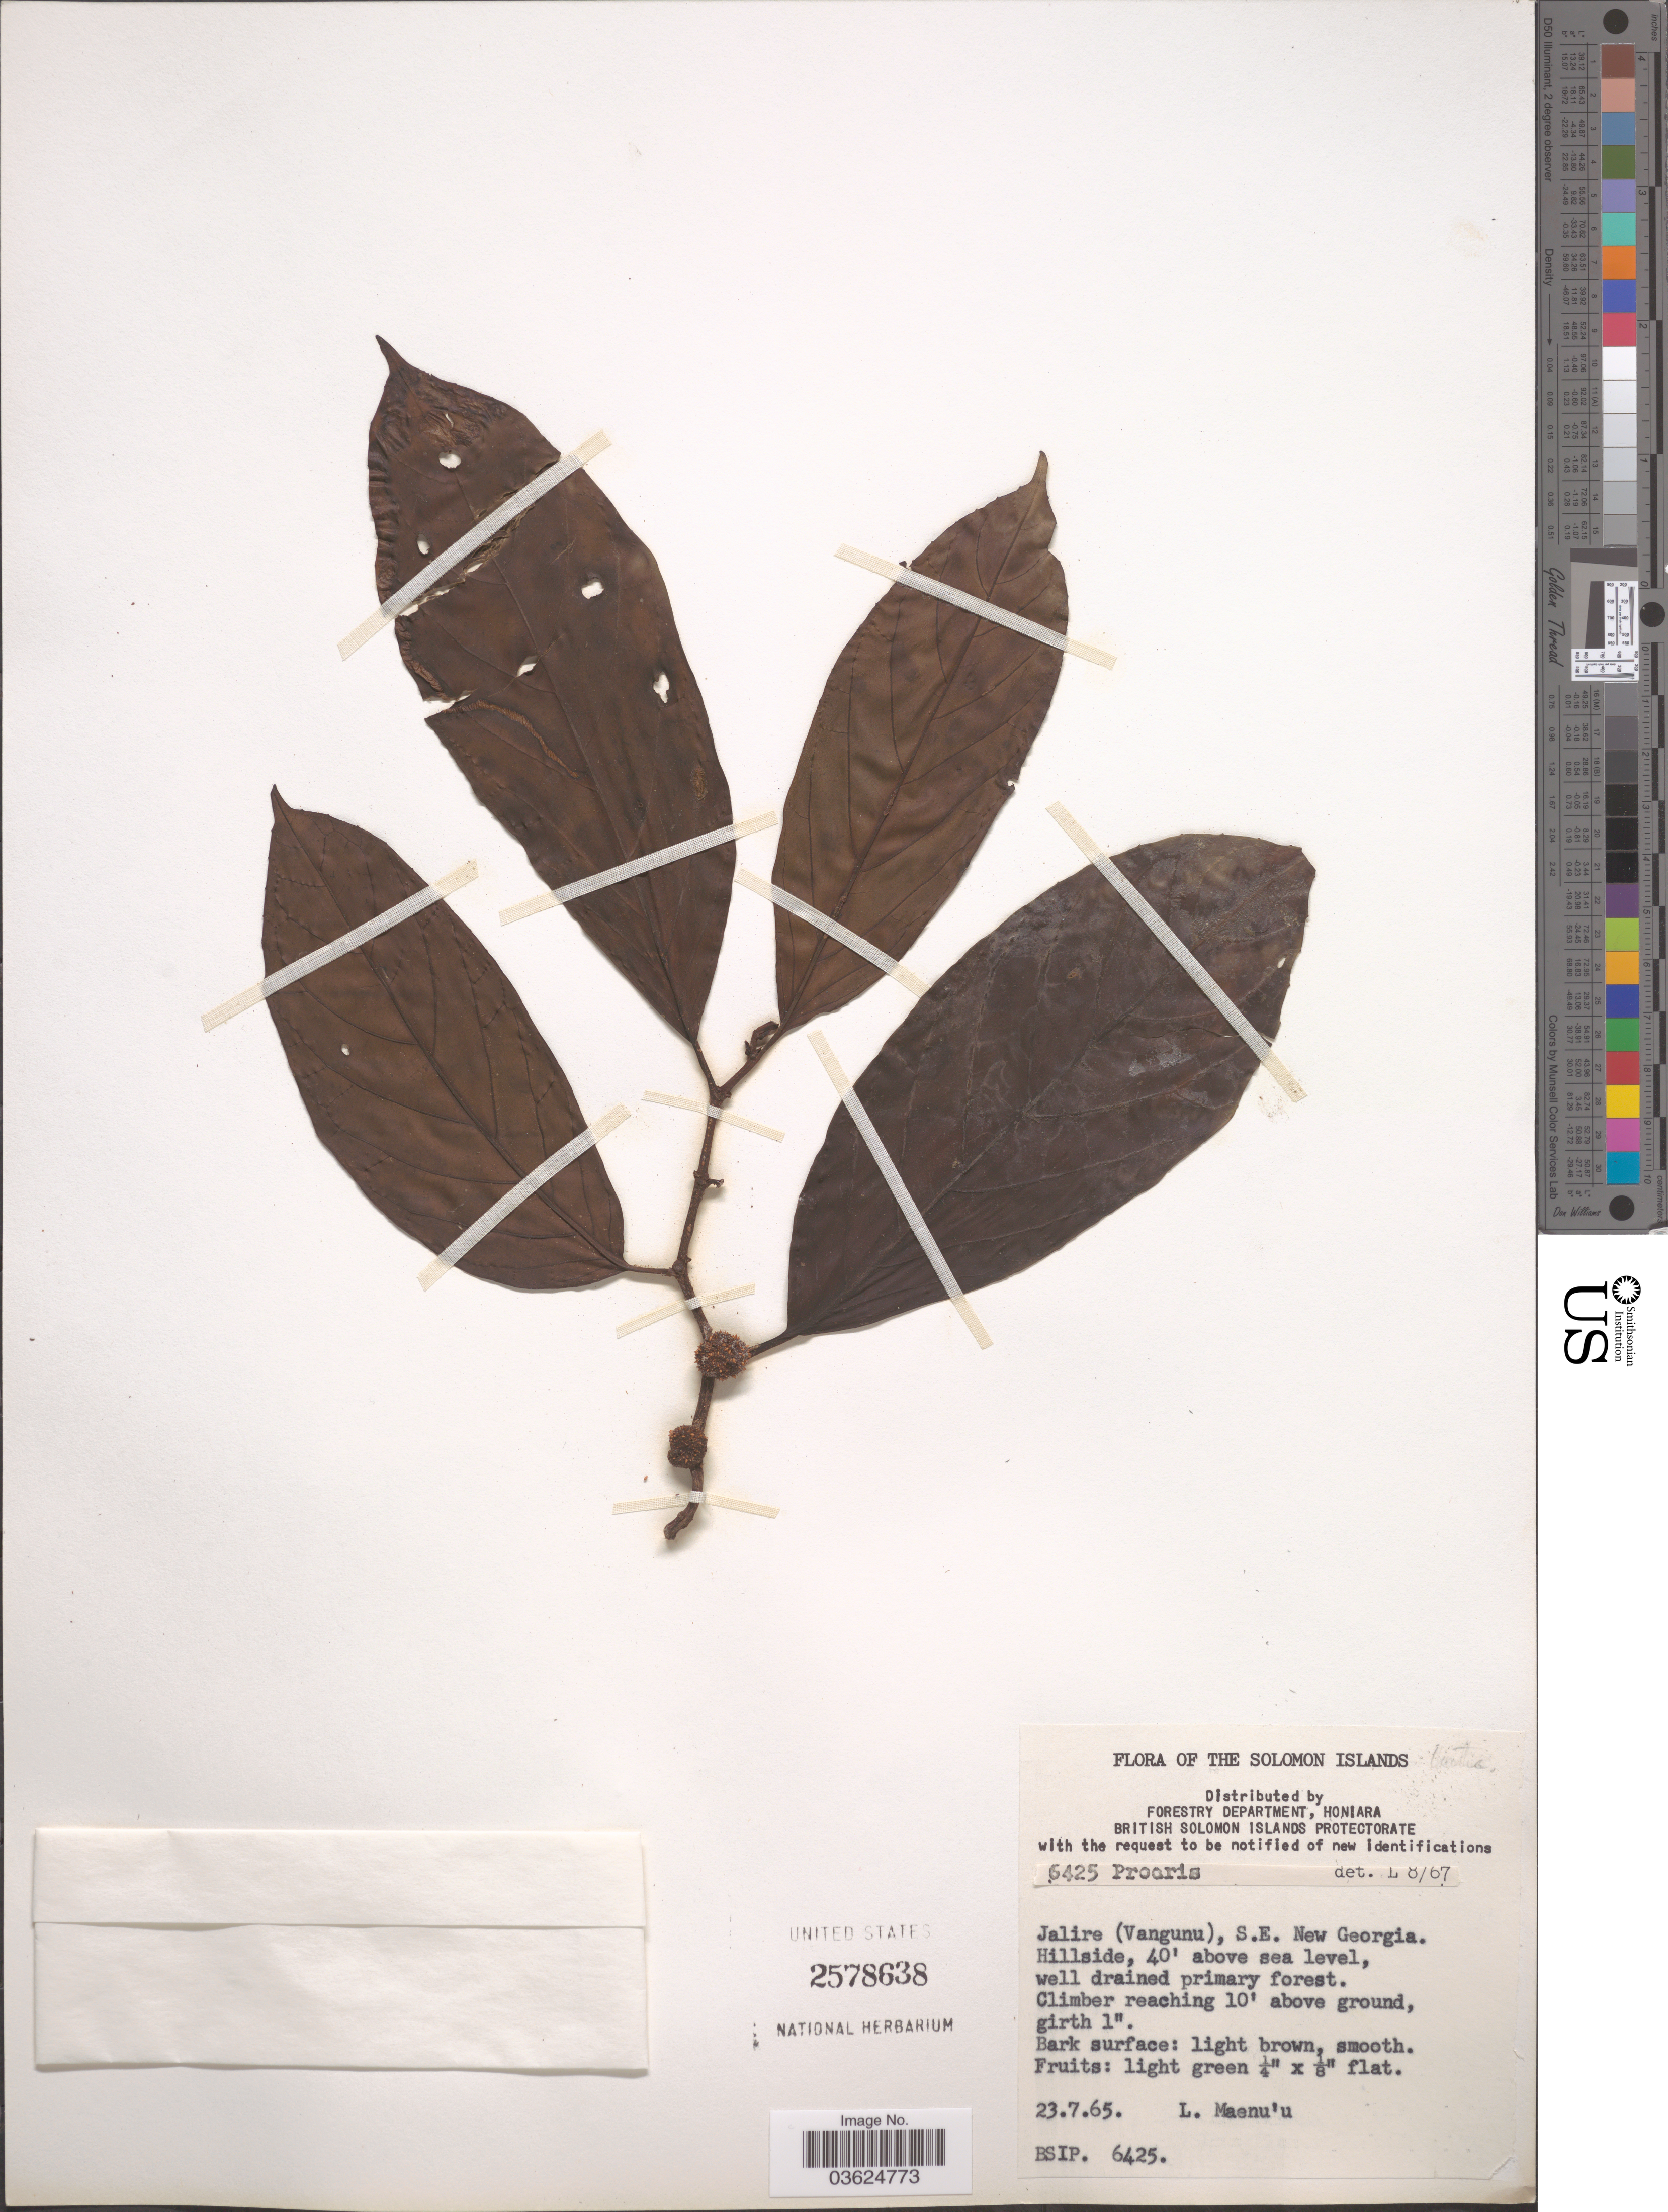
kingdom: Plantae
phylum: Tracheophyta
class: Magnoliopsida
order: Rosales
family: Urticaceae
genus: Procris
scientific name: Procris sp.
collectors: L. Maenu'u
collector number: BSIP 6425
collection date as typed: Transcribed d/m/y: 23/7/65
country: Solomon Islands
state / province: Solomon Islands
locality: Jalire (Vangunu), S. E. New Georgia. Hillside.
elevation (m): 12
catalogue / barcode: US 2578638